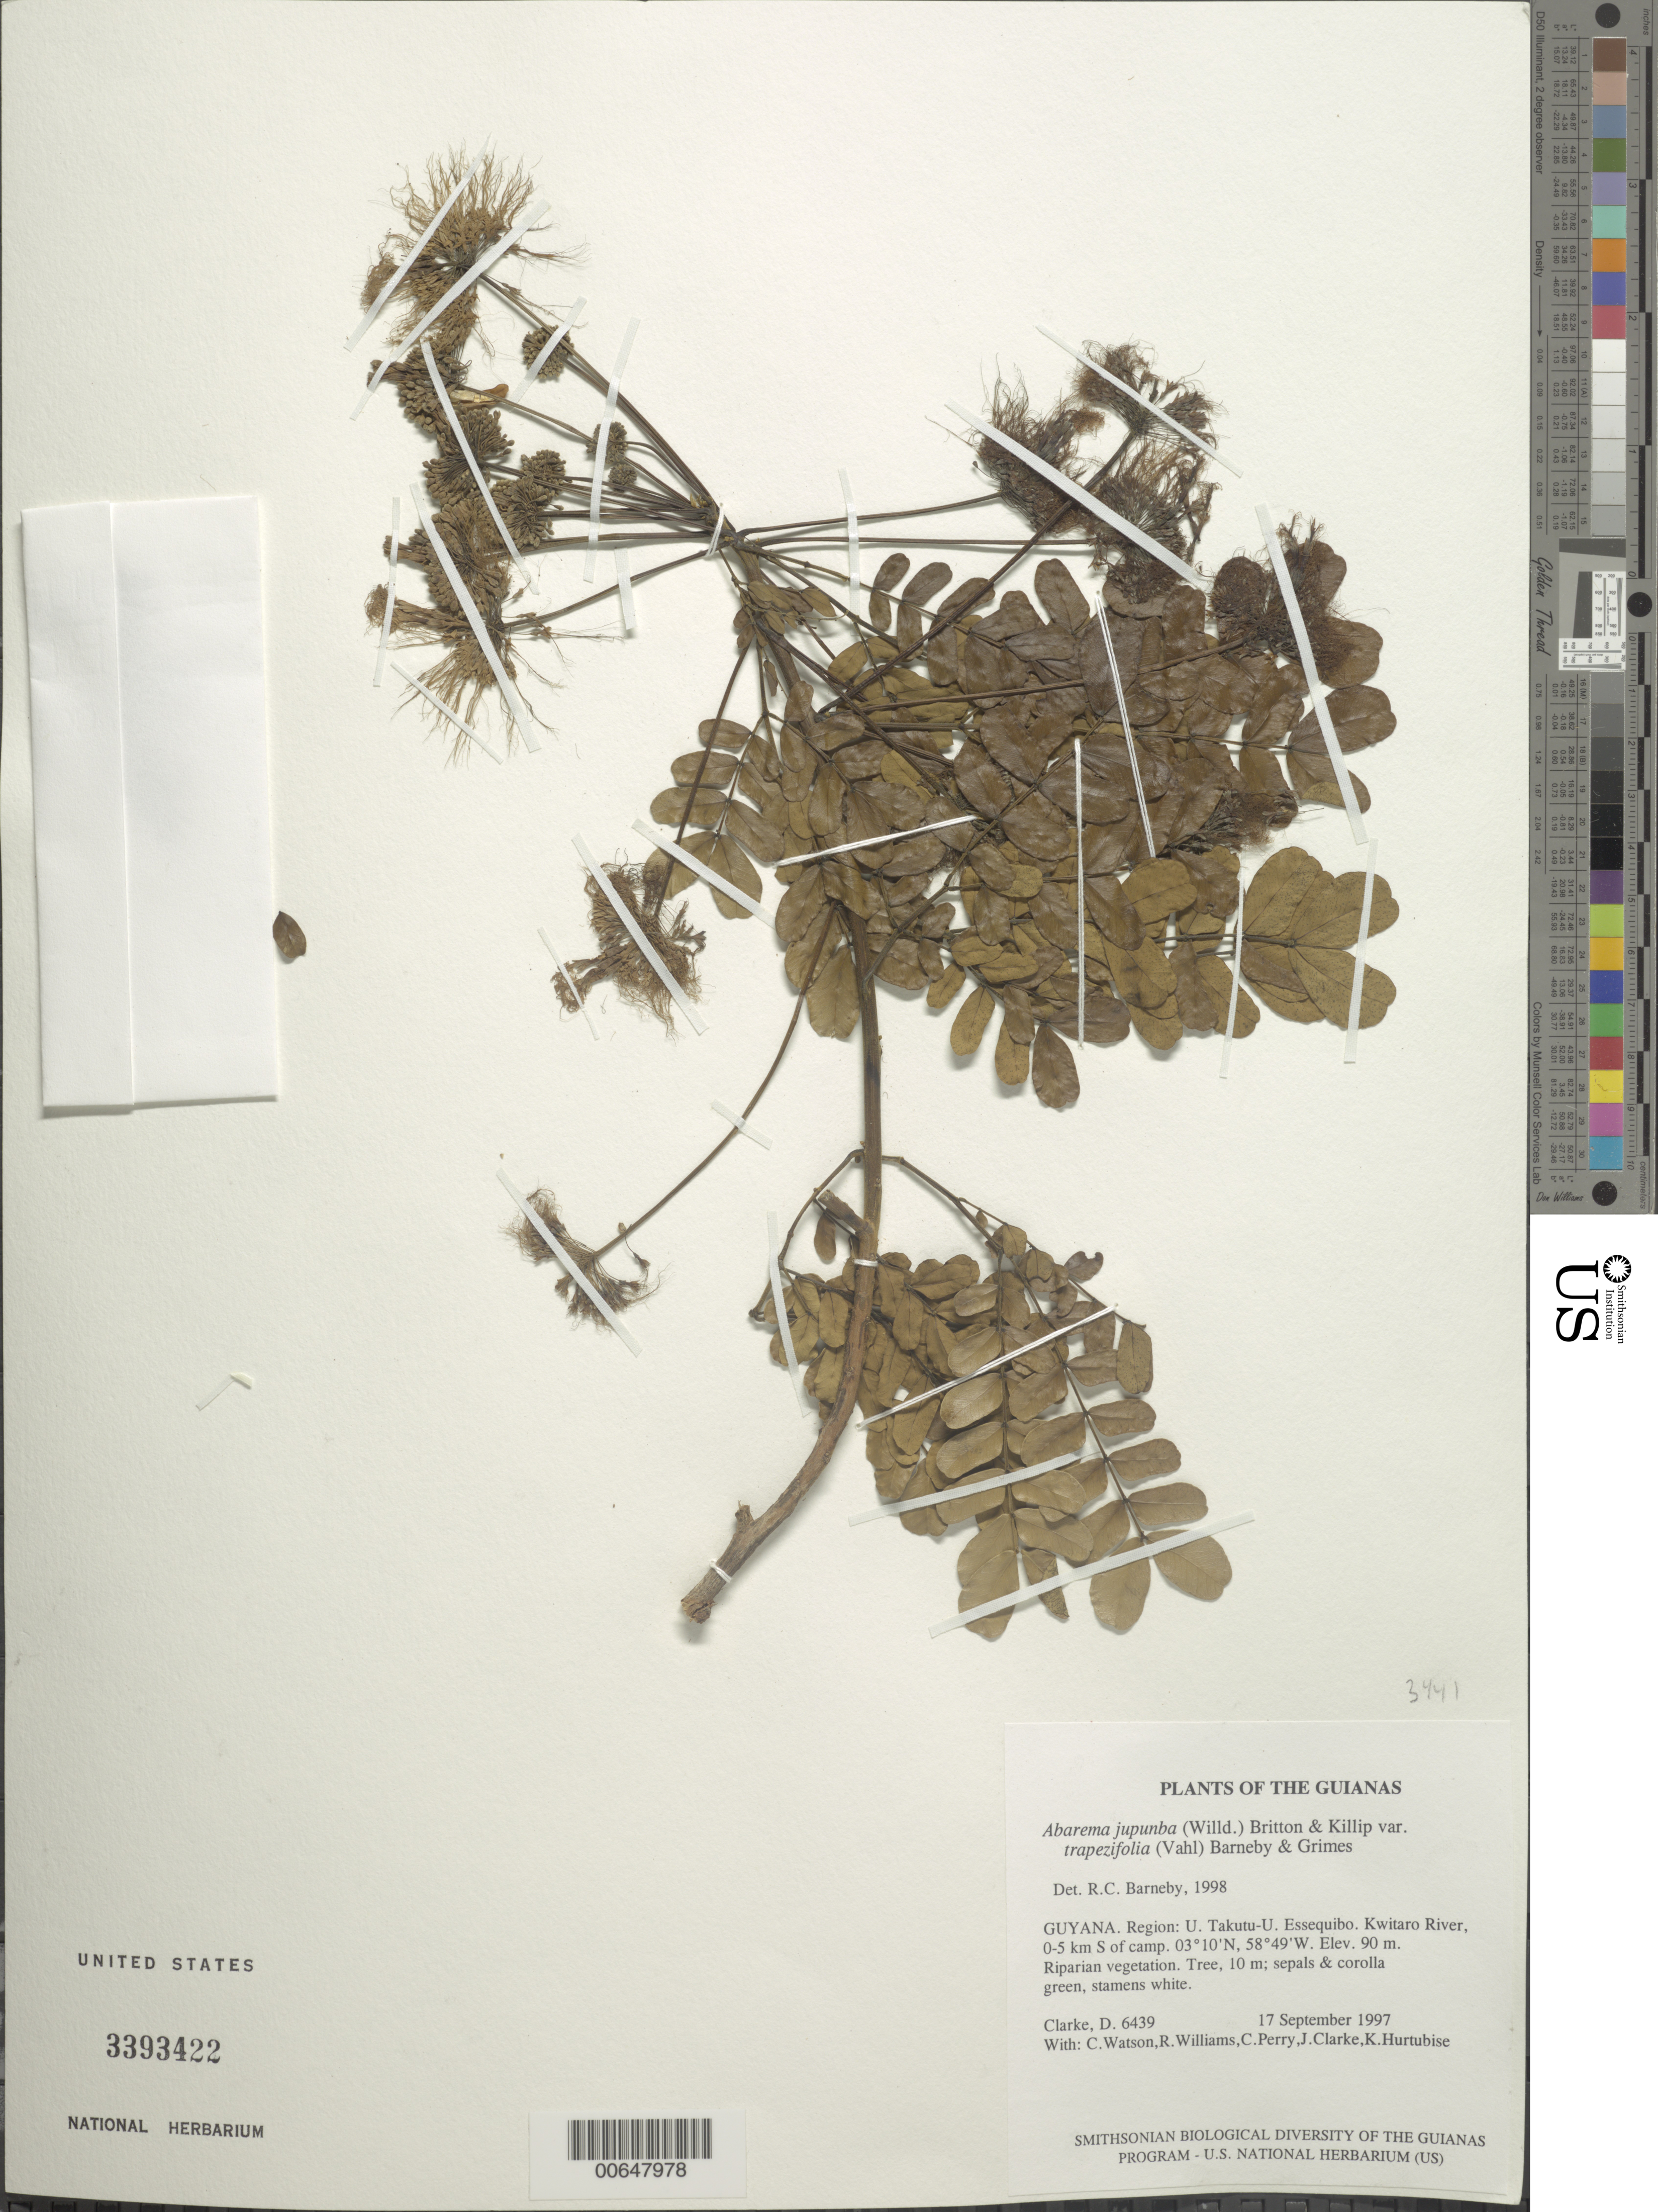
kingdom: Plantae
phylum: Tracheophyta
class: Magnoliopsida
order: Fabales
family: Fabaceae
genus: Jupunba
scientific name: Jupunba trapezifolia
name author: (Vahl) Moldenke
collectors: H. D. Clarke, C. Watson, R. Williams, C. Perry, J. Clarke & K. Hurtubise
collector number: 6439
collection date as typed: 17 September 1997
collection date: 1997-09-17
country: Guyana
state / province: U. Takutu-U. Essequibo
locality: Kwitaro River, 0-5 km S of camp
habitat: Riparian vegetation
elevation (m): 90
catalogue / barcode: US 3393422